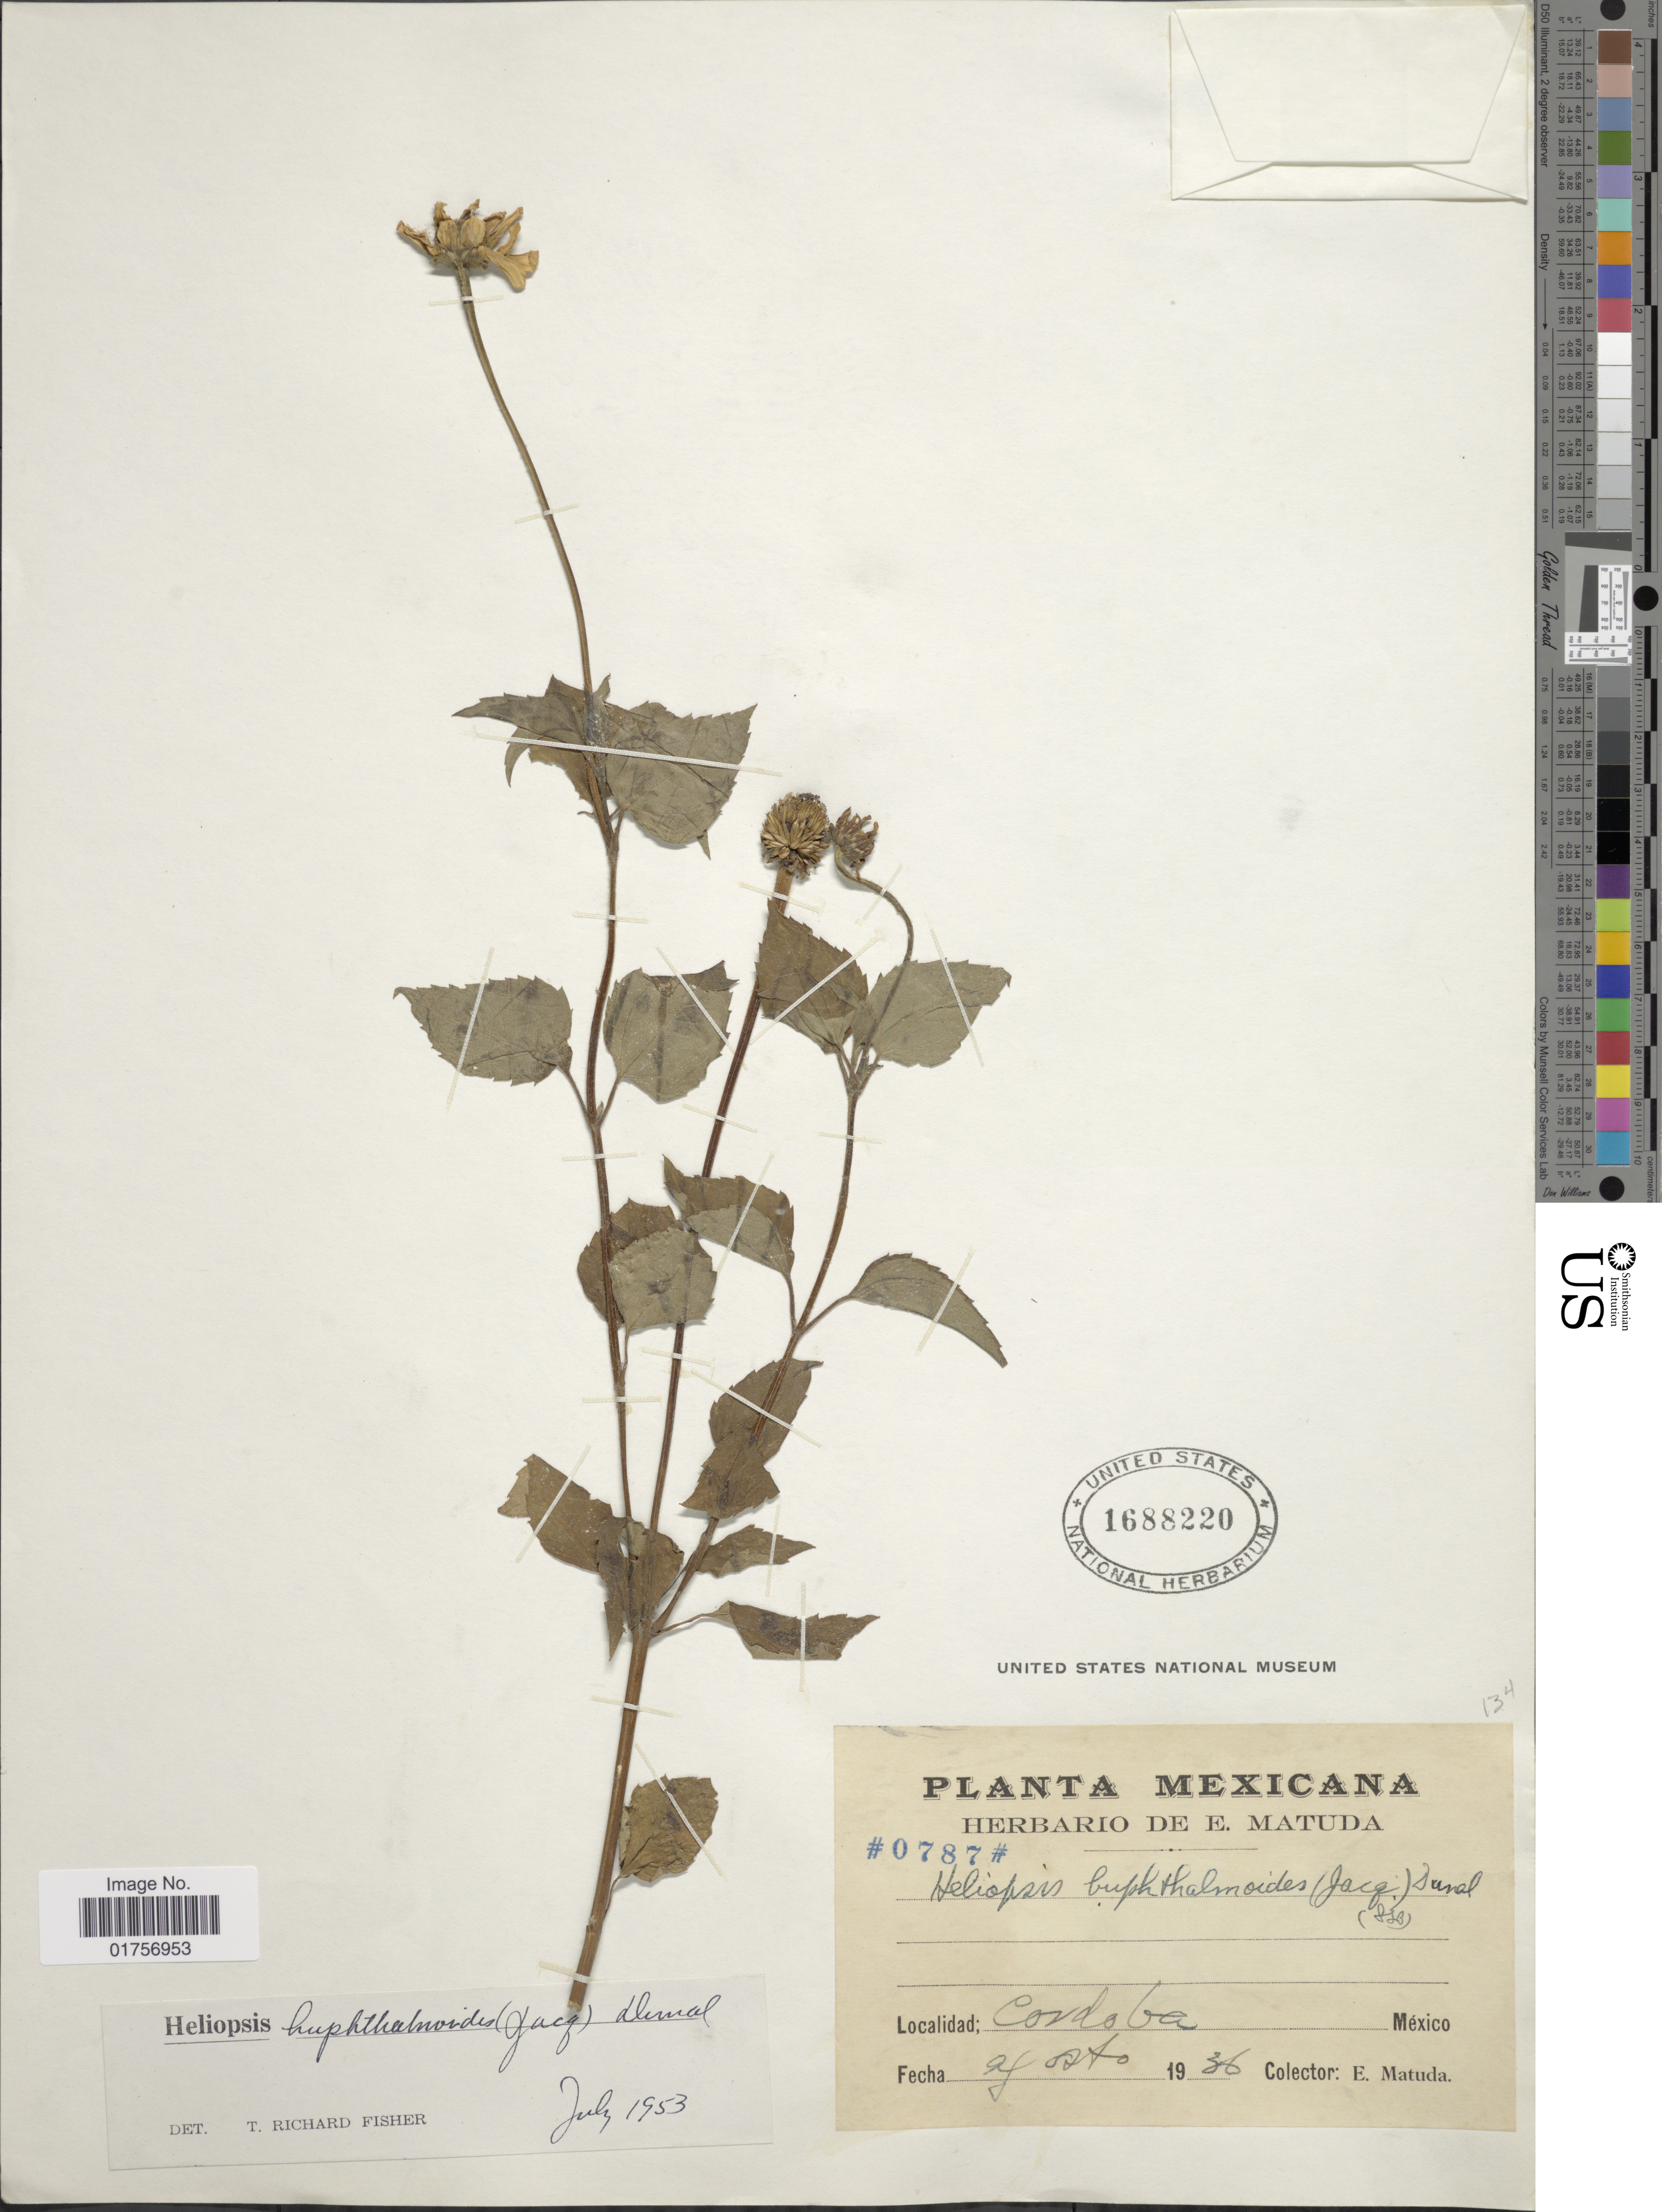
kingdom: Plantae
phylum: Tracheophyta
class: Magnoliopsida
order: Asterales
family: Asteraceae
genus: Heliopsis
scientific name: Heliopsis buphthalmoides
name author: (Jacq.) Dunal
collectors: E. Matuda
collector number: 0787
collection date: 1936-08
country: Mexico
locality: Cordoba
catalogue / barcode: US 1688220